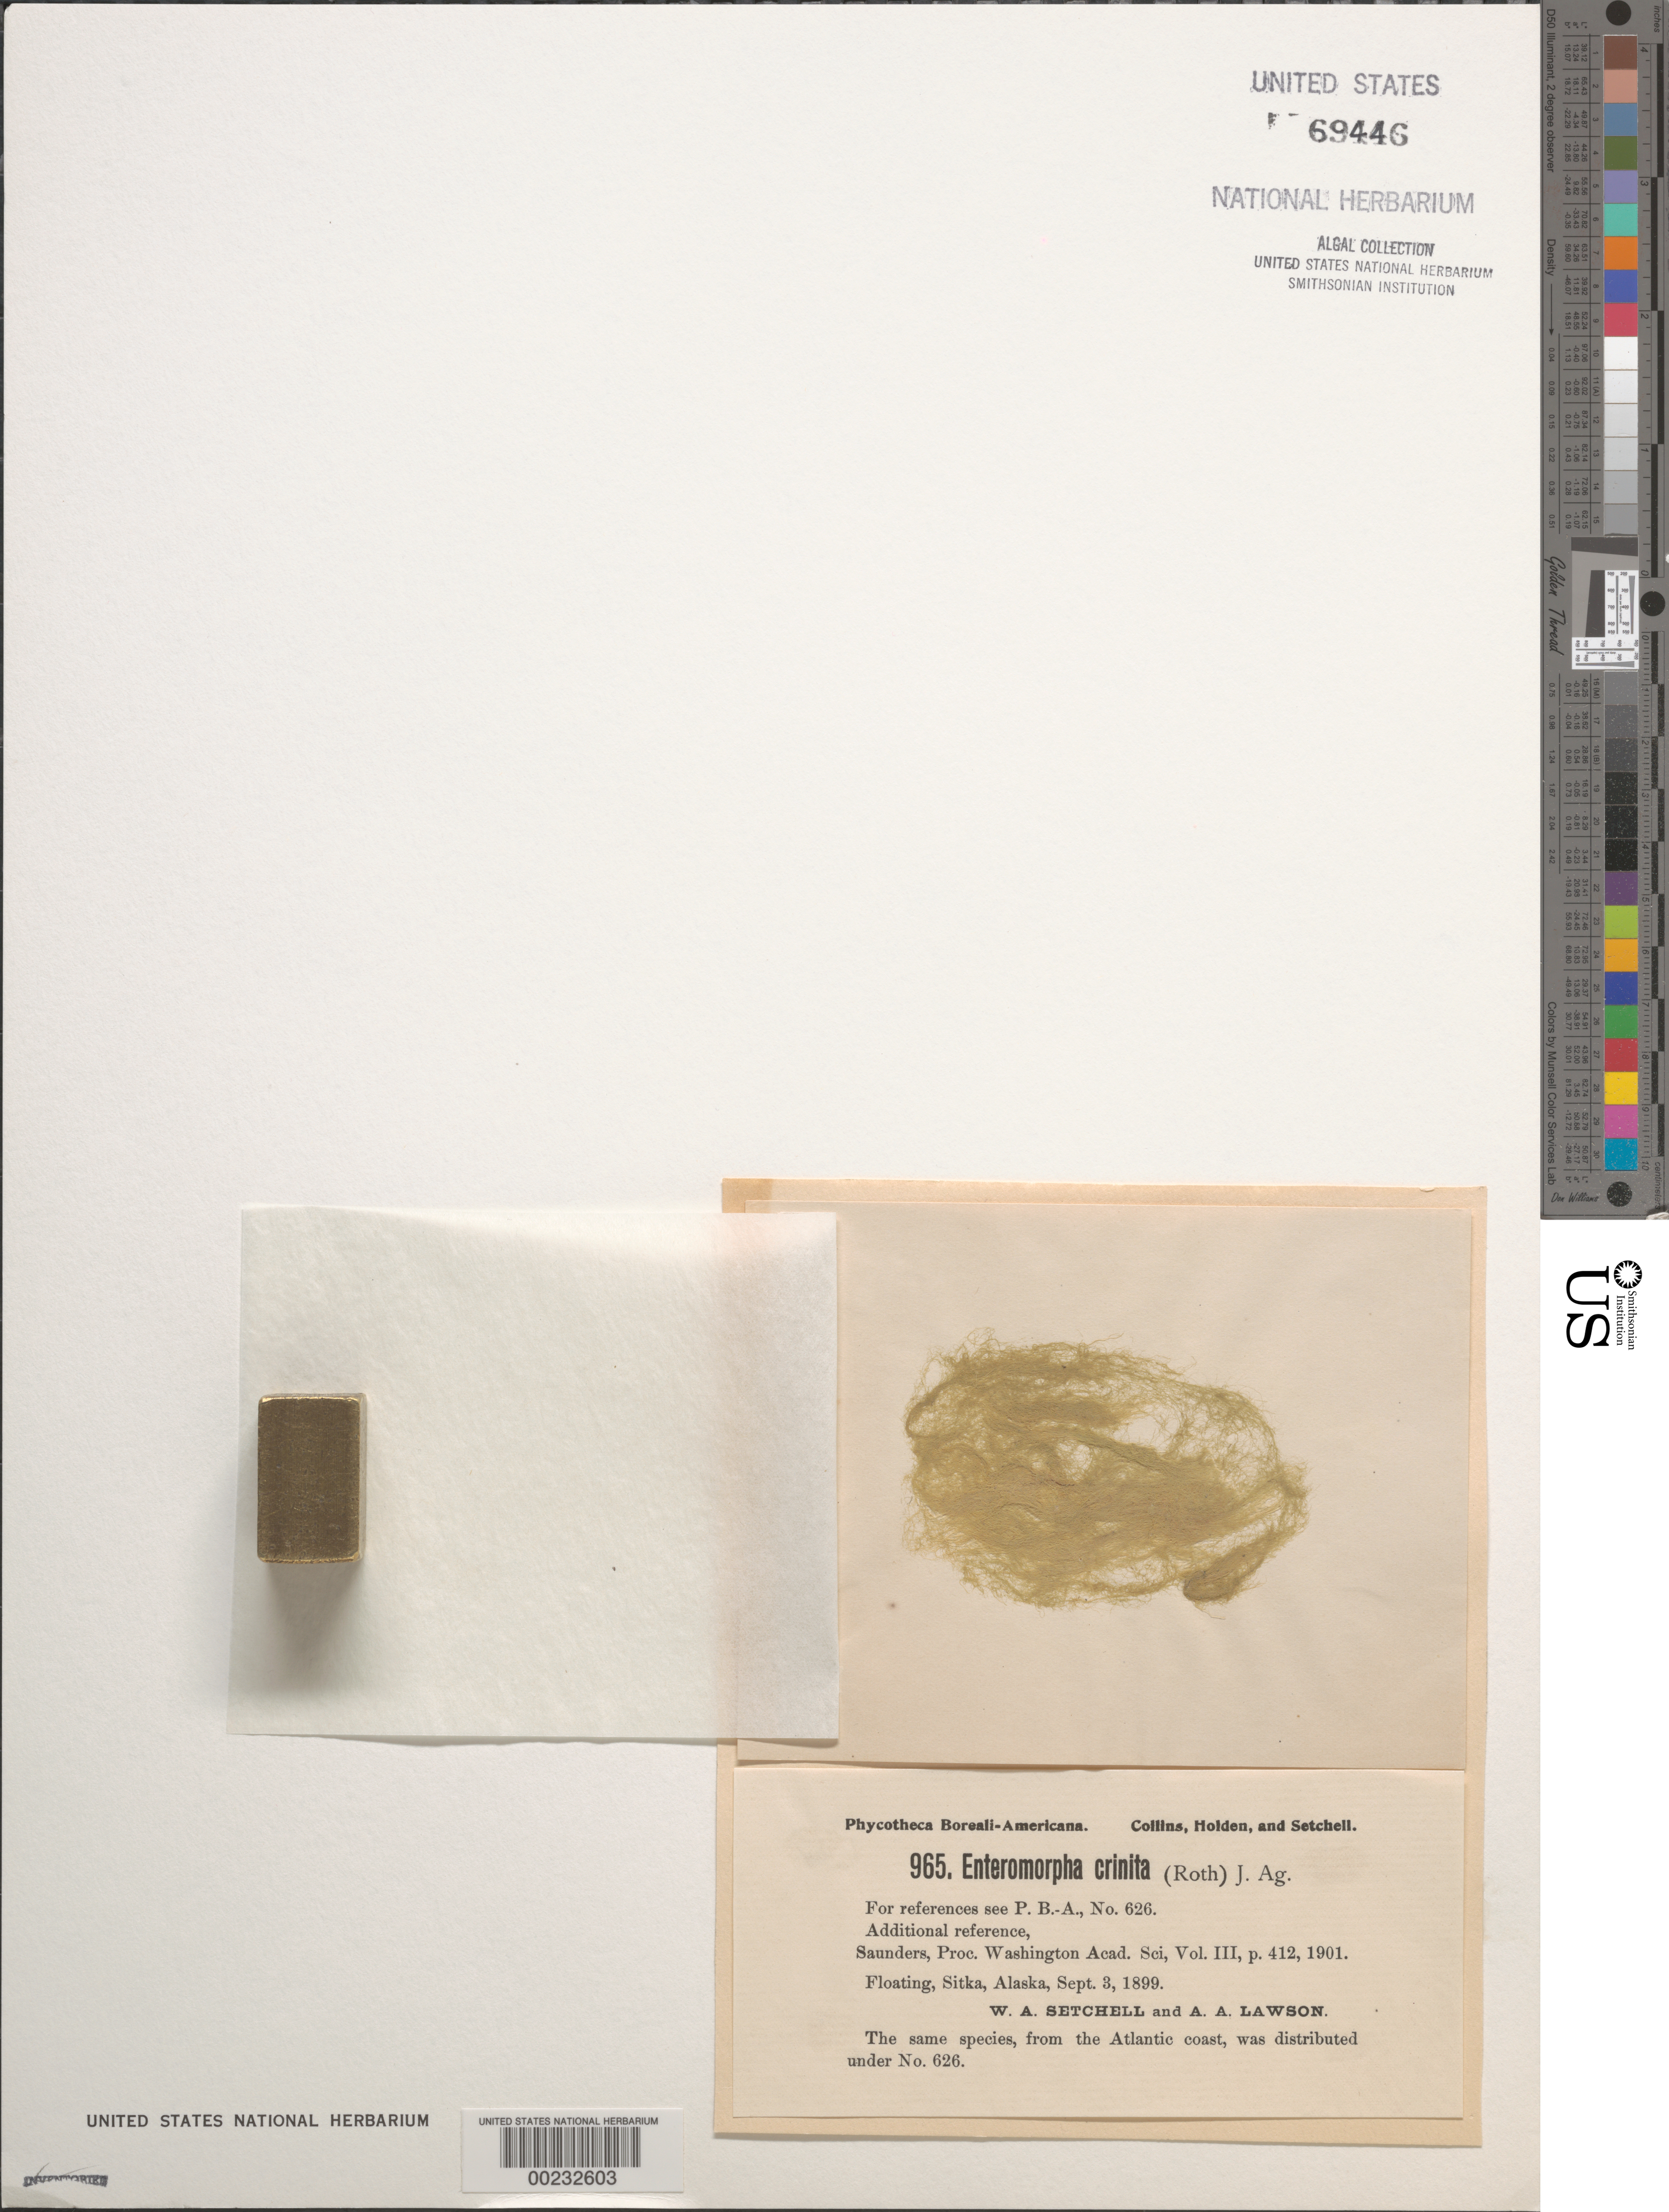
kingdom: Plantae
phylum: Chlorophyta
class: Ulvophyceae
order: Ulvales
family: Ulvaceae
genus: Ulva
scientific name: Ulva clathrata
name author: (Roth) C. Agardh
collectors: W. Setchell & A. A. Lawson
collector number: PB-A 965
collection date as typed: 03 Sep 1899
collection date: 1899-09-03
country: United States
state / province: Alaska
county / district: Sitka Division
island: Baranof Island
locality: Sitka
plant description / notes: Collins, Holden & Setchell, Phycotheca Boreali-Americana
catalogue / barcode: US 69446